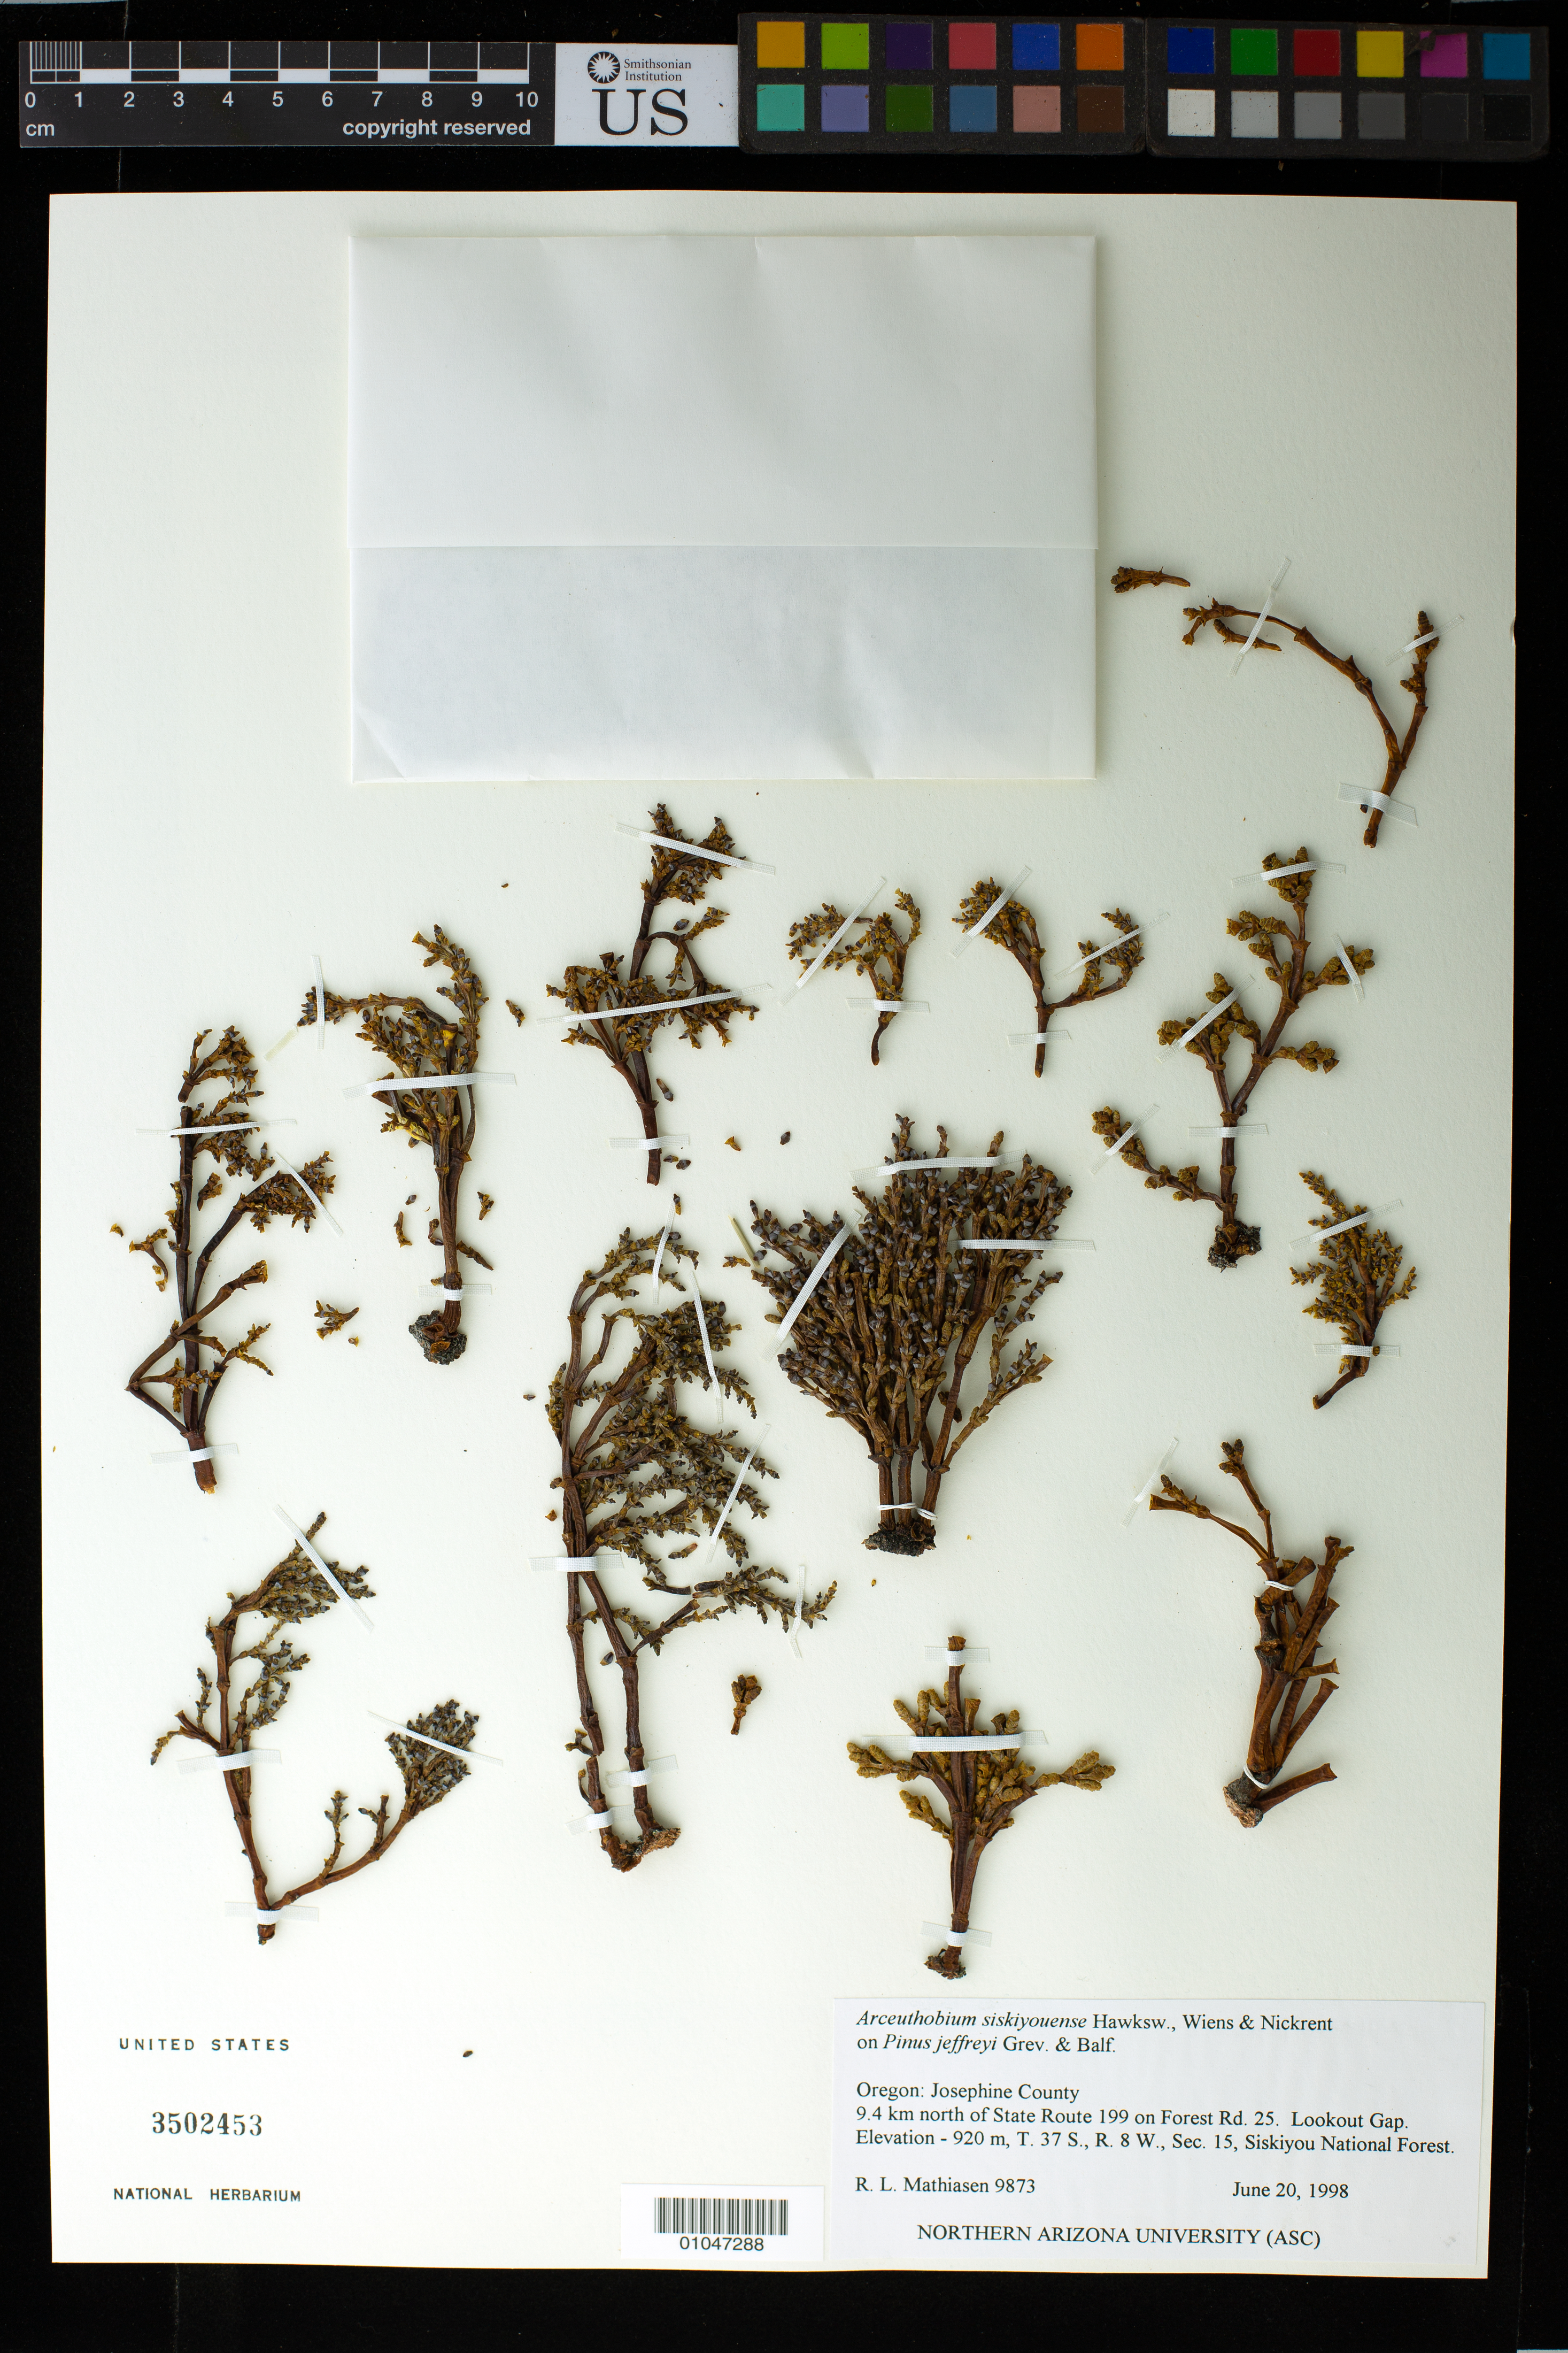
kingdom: Plantae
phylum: Tracheophyta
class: Magnoliopsida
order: Santalales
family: Viscaceae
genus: Arceuthobium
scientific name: Arceuthobium siskiyouense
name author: Hawksw. et al.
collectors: R. Mathiasen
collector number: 9873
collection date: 1998-06-20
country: United States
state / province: Oregon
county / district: Josephine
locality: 9.4 km north of State Route 199 on Forest Rd. 25, Lookout Gap, Siskiyou National Forest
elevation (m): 920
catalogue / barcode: US 3502453